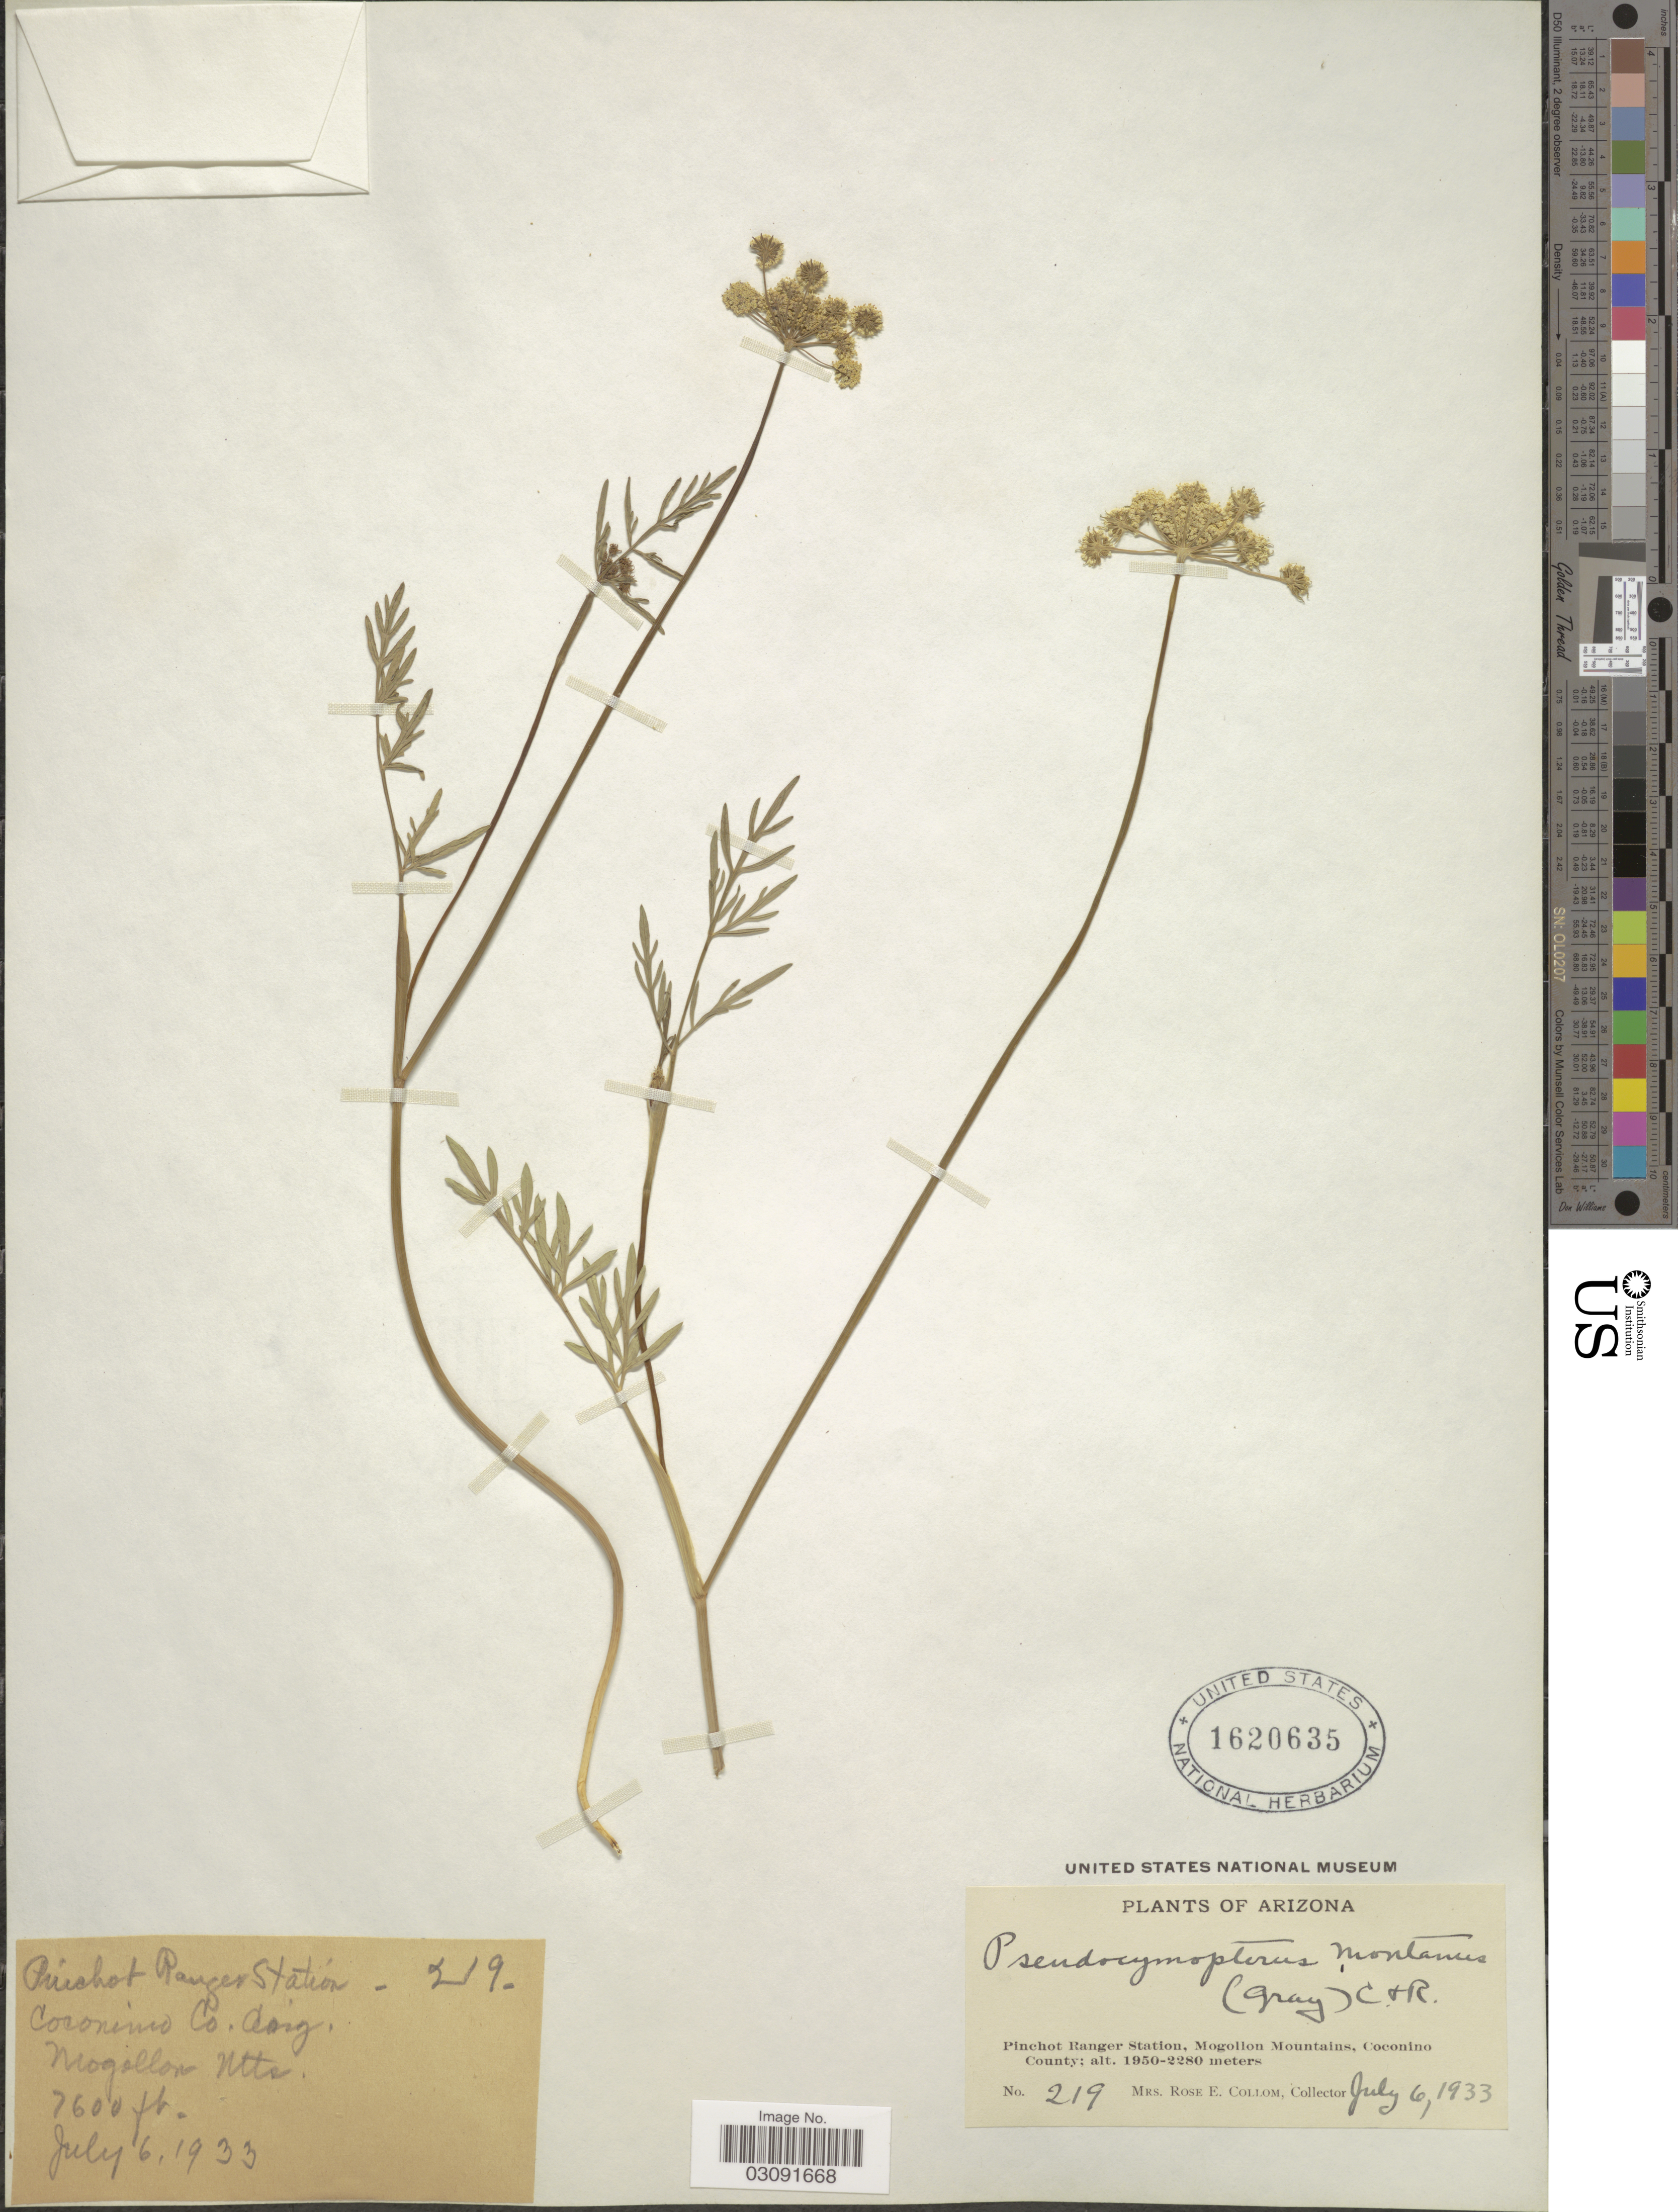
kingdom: Plantae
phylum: Tracheophyta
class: Magnoliopsida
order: Apiales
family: Apiaceae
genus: Pseudocymopterus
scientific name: Pseudocymopterus montanus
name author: (A. Gray) J.M. Coult. & Rose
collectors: R. E. Collom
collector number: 219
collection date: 1933-07-06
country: United States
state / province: Arizona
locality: Pinchot Ranger Station, Mogollon Mountains, Coconino County.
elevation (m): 2316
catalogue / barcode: US 1620635